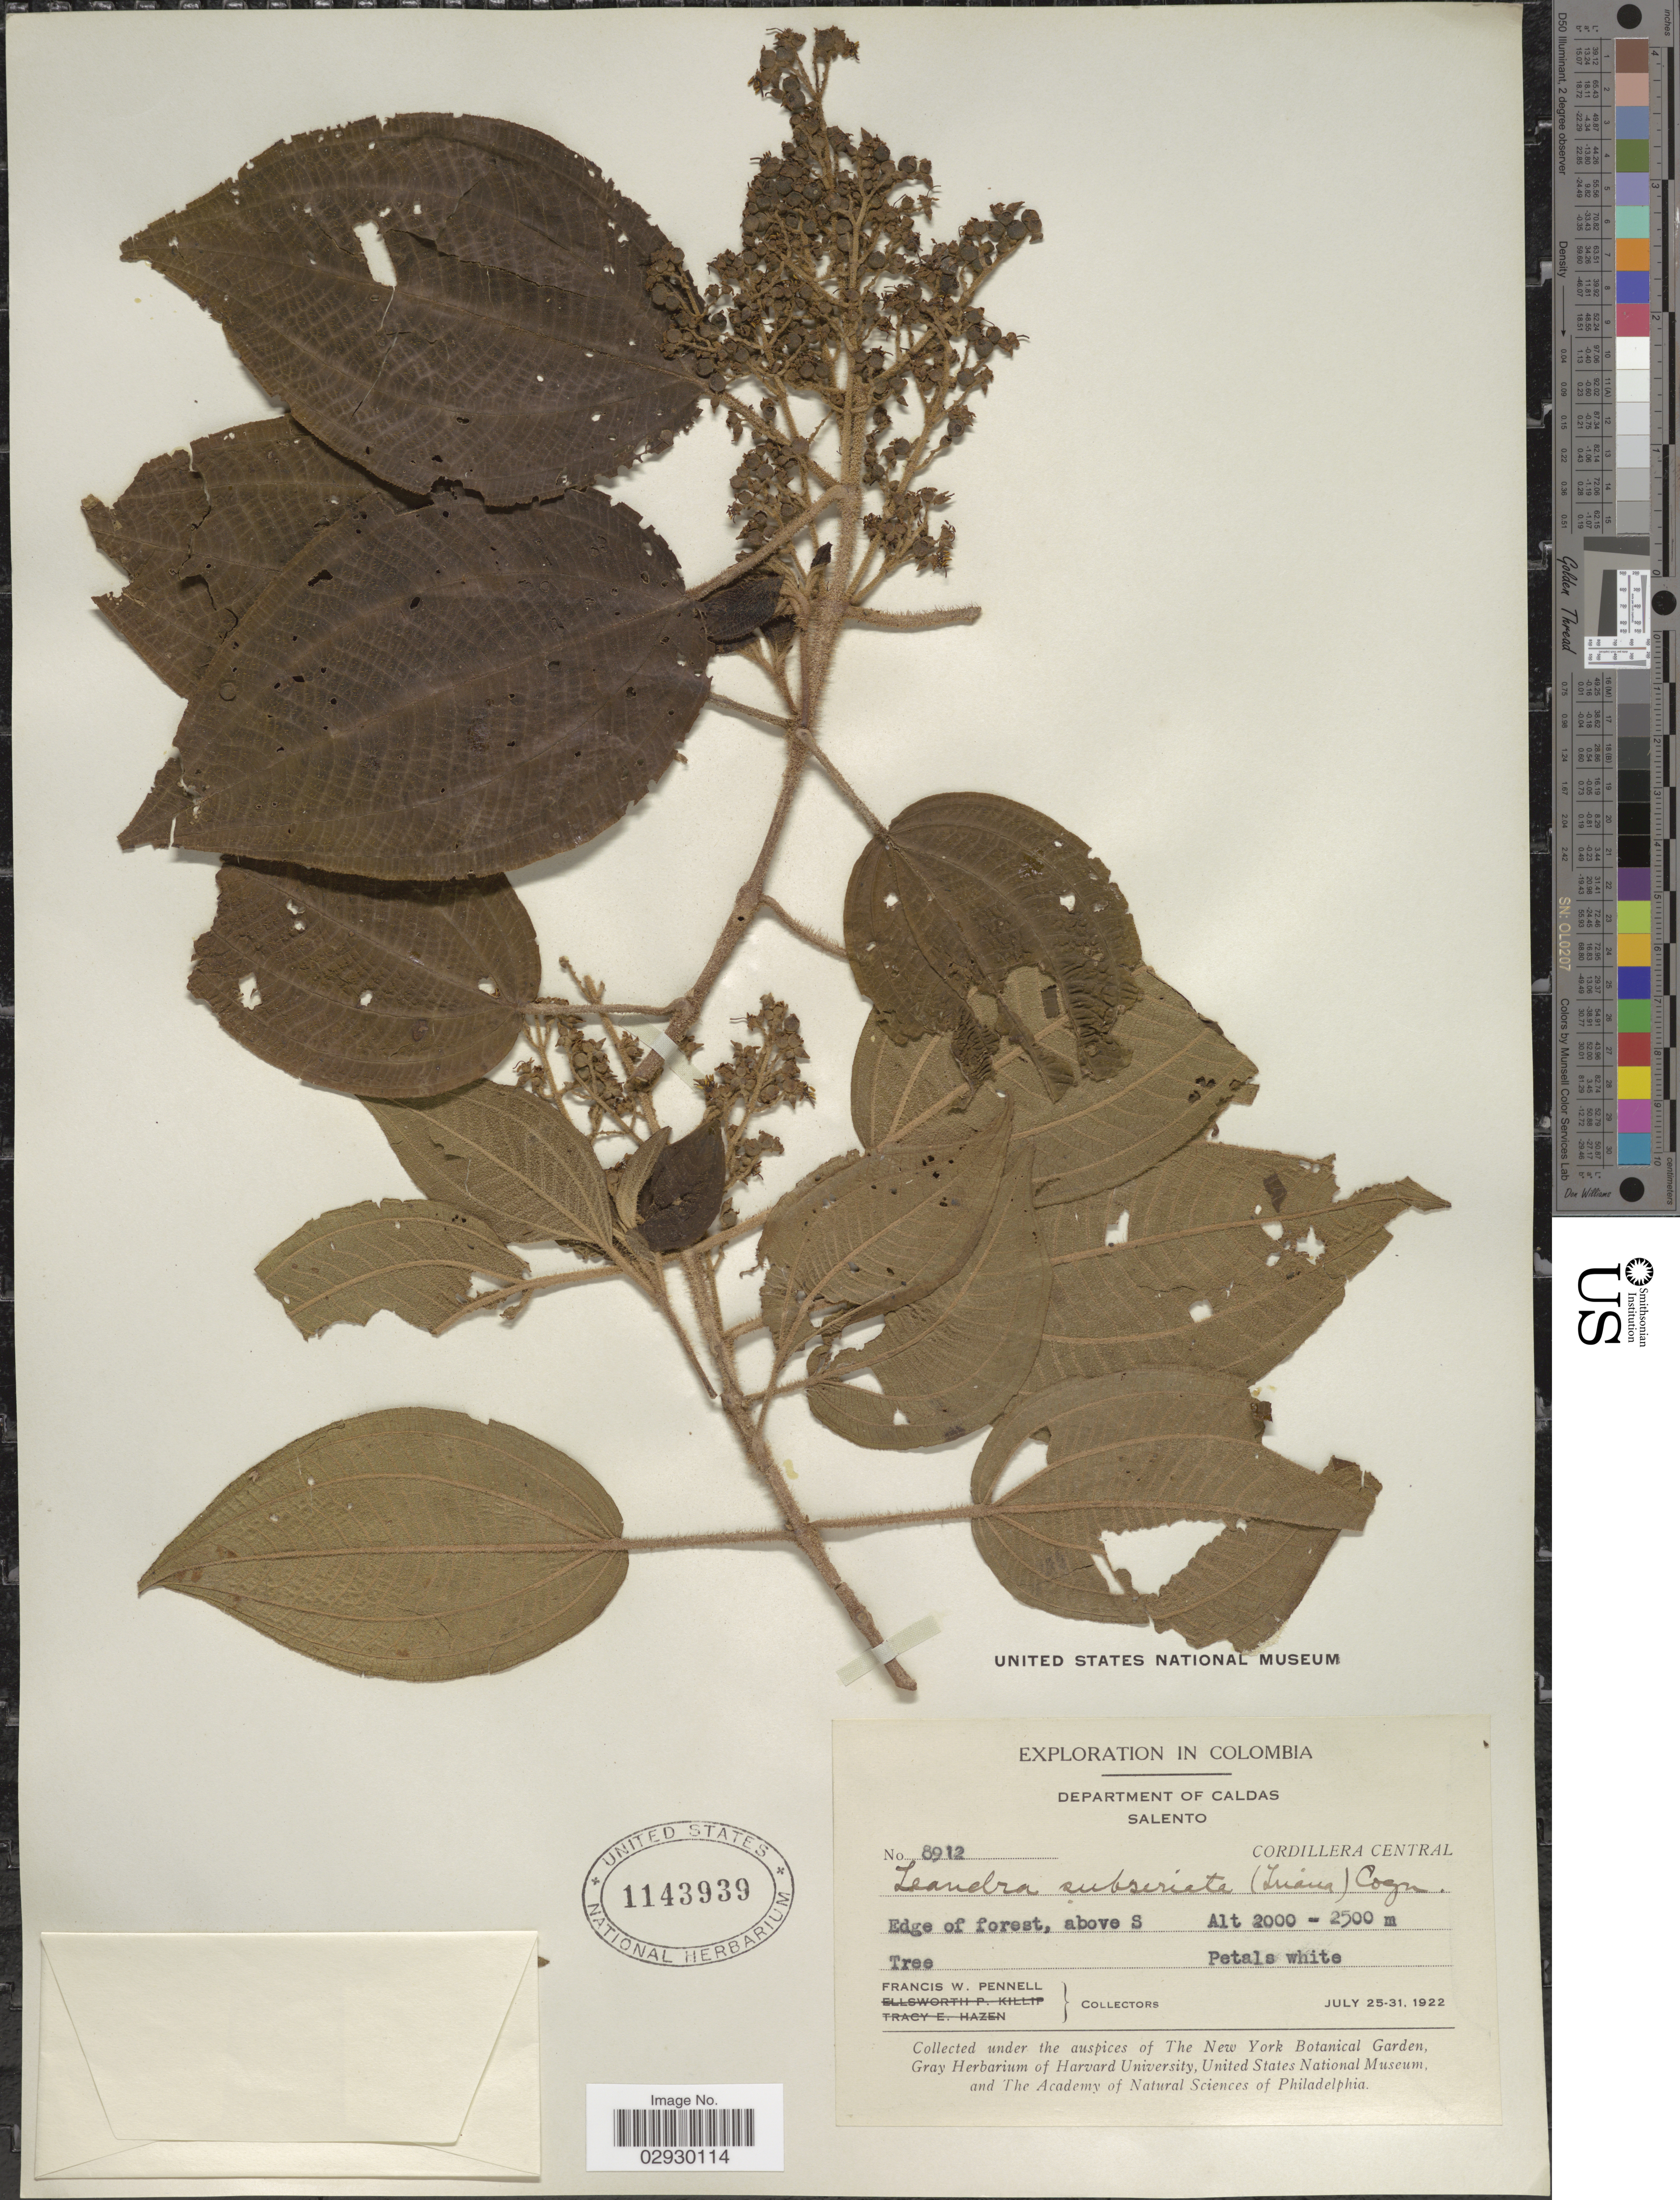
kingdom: Plantae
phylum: Tracheophyta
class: Magnoliopsida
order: Myrtales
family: Melastomataceae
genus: Leandra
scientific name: Leandra subseriata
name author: (Naudin) Cogn.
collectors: F. W. Pennell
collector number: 8912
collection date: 1922-07-25/1922-07-31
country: Colombia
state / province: Caldas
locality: Department of Caldas. Salento. Cordillera Central. Edge of forest, above S.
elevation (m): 2000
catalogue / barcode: US 1143939